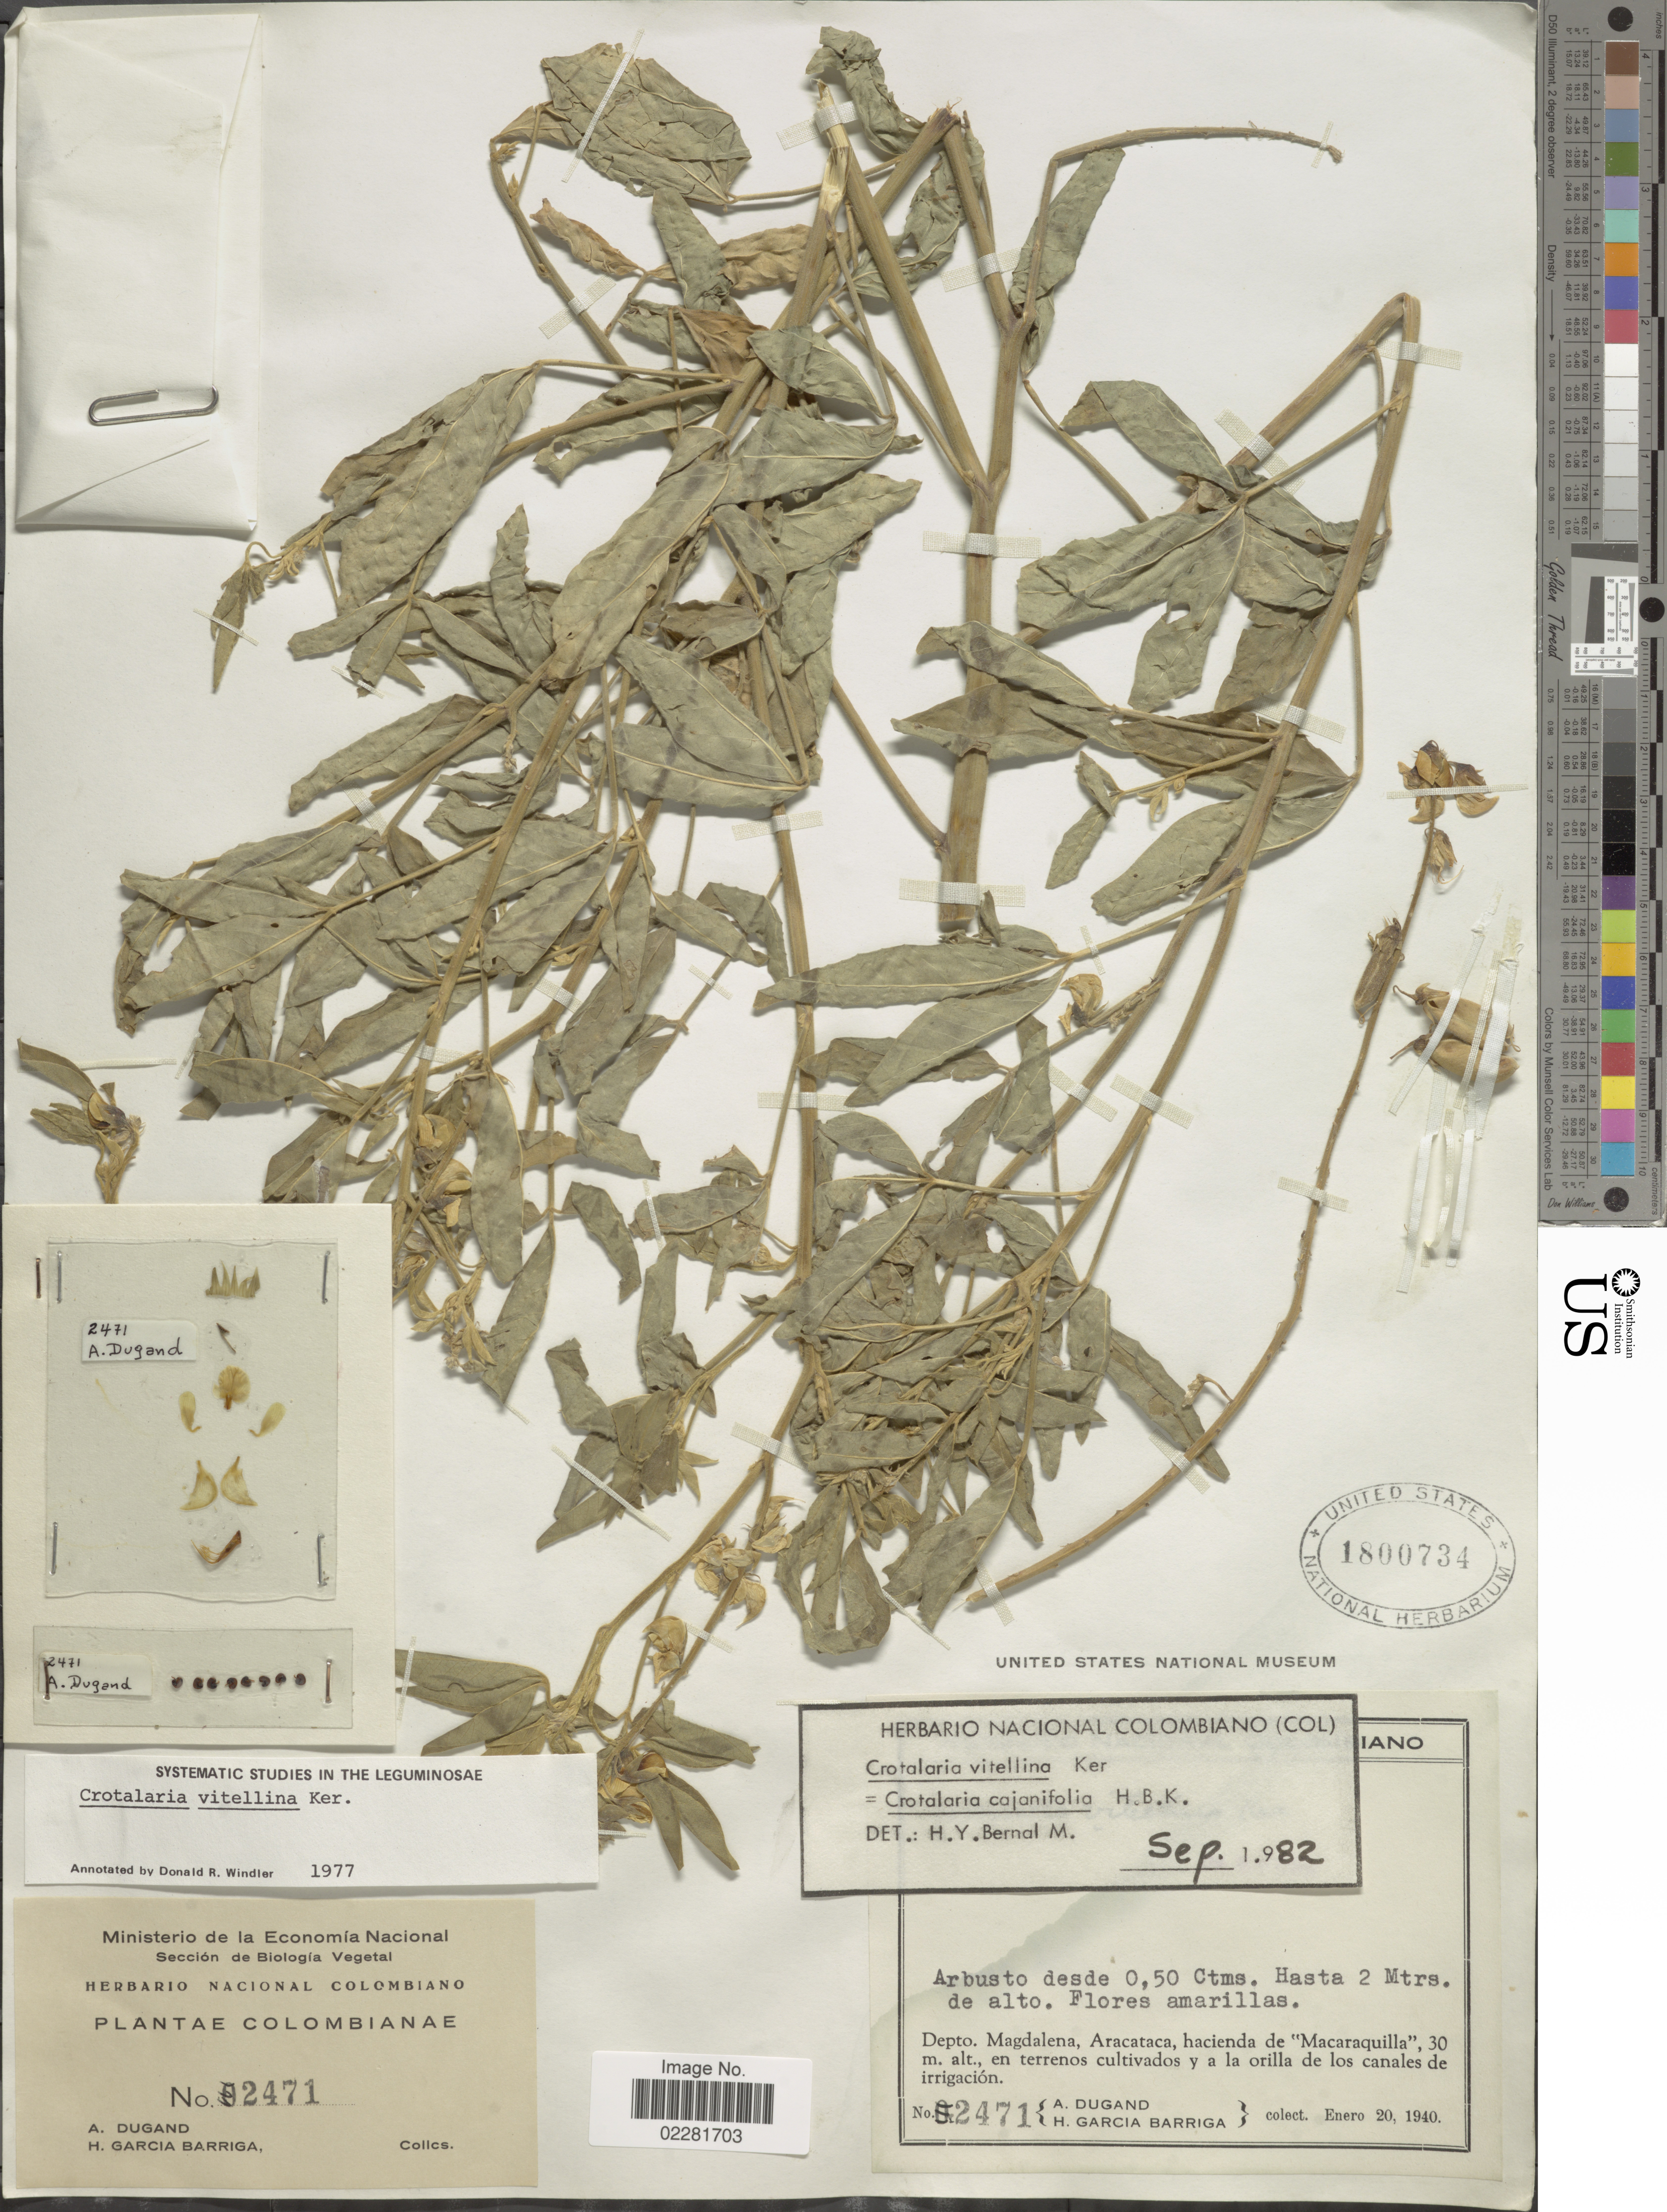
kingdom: Plantae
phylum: Tracheophyta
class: Magnoliopsida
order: Fabales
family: Fabaceae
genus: Crotalaria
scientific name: Crotalaria vitellina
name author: Ker Gawl.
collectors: A. Dugand & H. García Barriga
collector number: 2471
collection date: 1940-01-20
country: Colombia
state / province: Magdalena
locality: Aracataca, hacienda de Macaraquilla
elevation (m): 30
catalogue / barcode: US 1800734